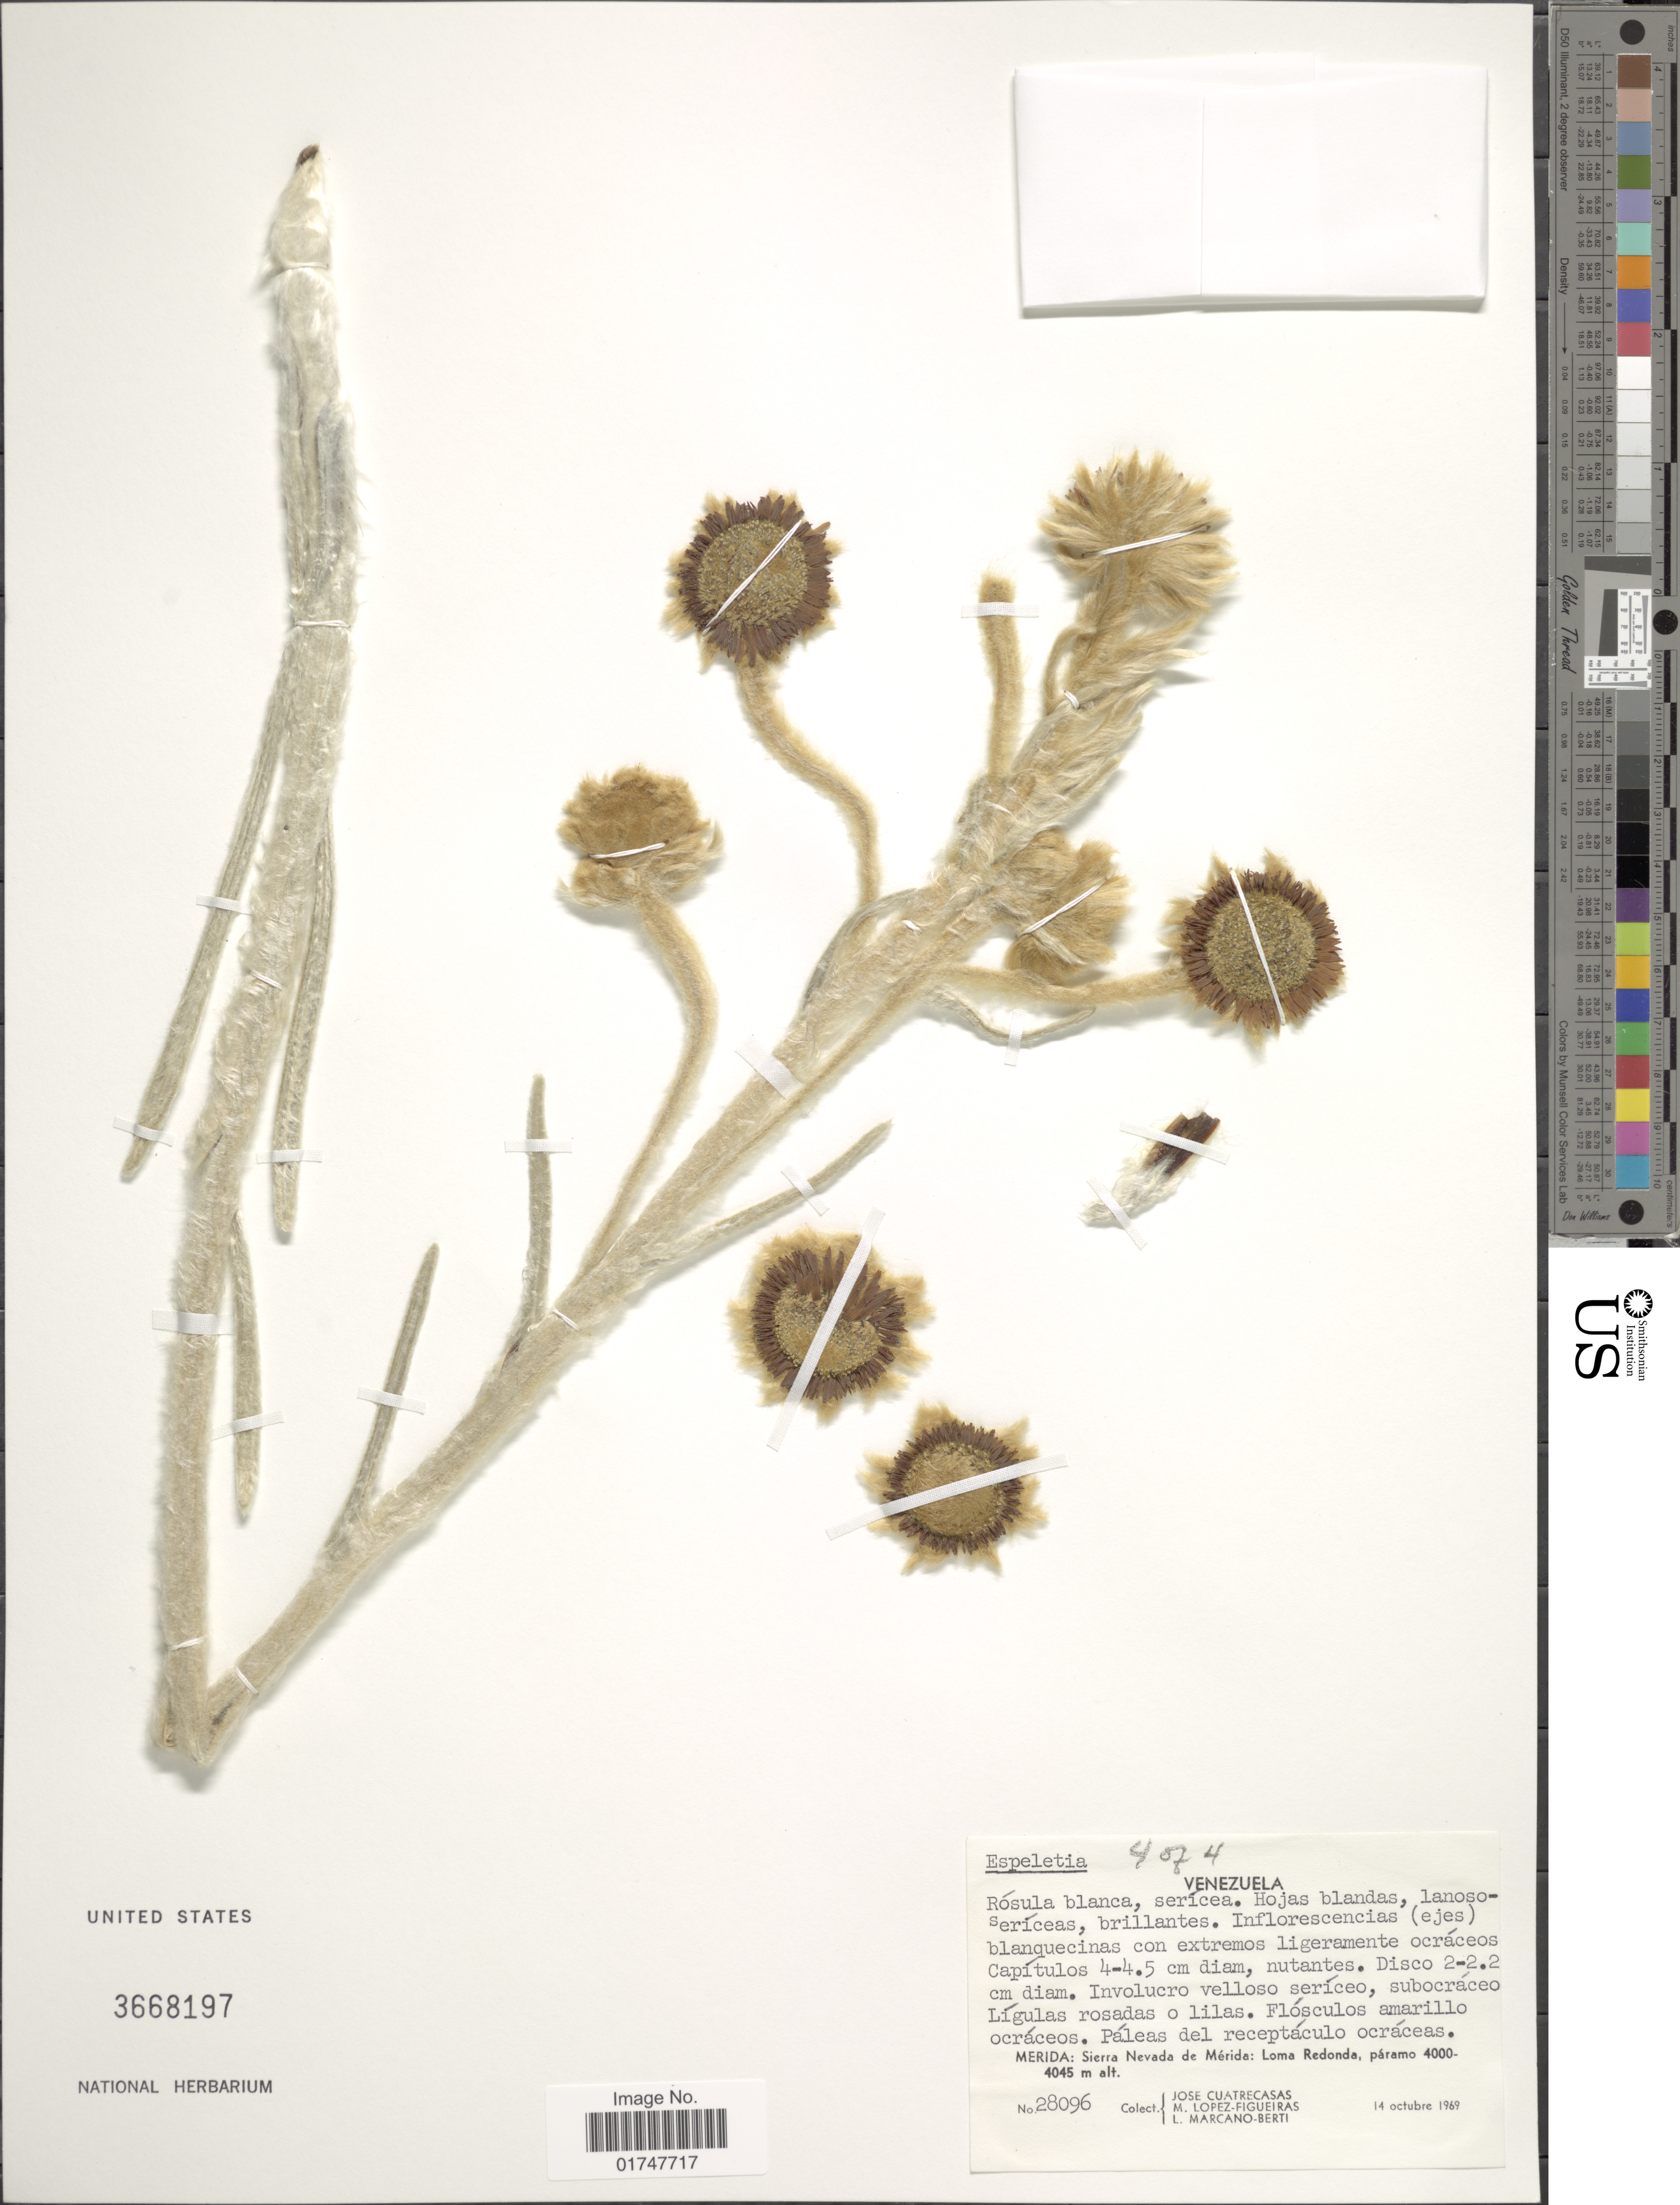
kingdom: Plantae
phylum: Tracheophyta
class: Magnoliopsida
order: Asterales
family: Asteraceae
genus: Espeletia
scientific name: Espeletia sp.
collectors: J. Cuatrecasas, M. López Figueiras & L. Marcano-Berti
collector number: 28096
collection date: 1969-10-14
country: Venezuela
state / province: Mérida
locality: Sierra Nevada de Mérida: Loma Redonda, páramo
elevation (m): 4000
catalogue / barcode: US 3668197